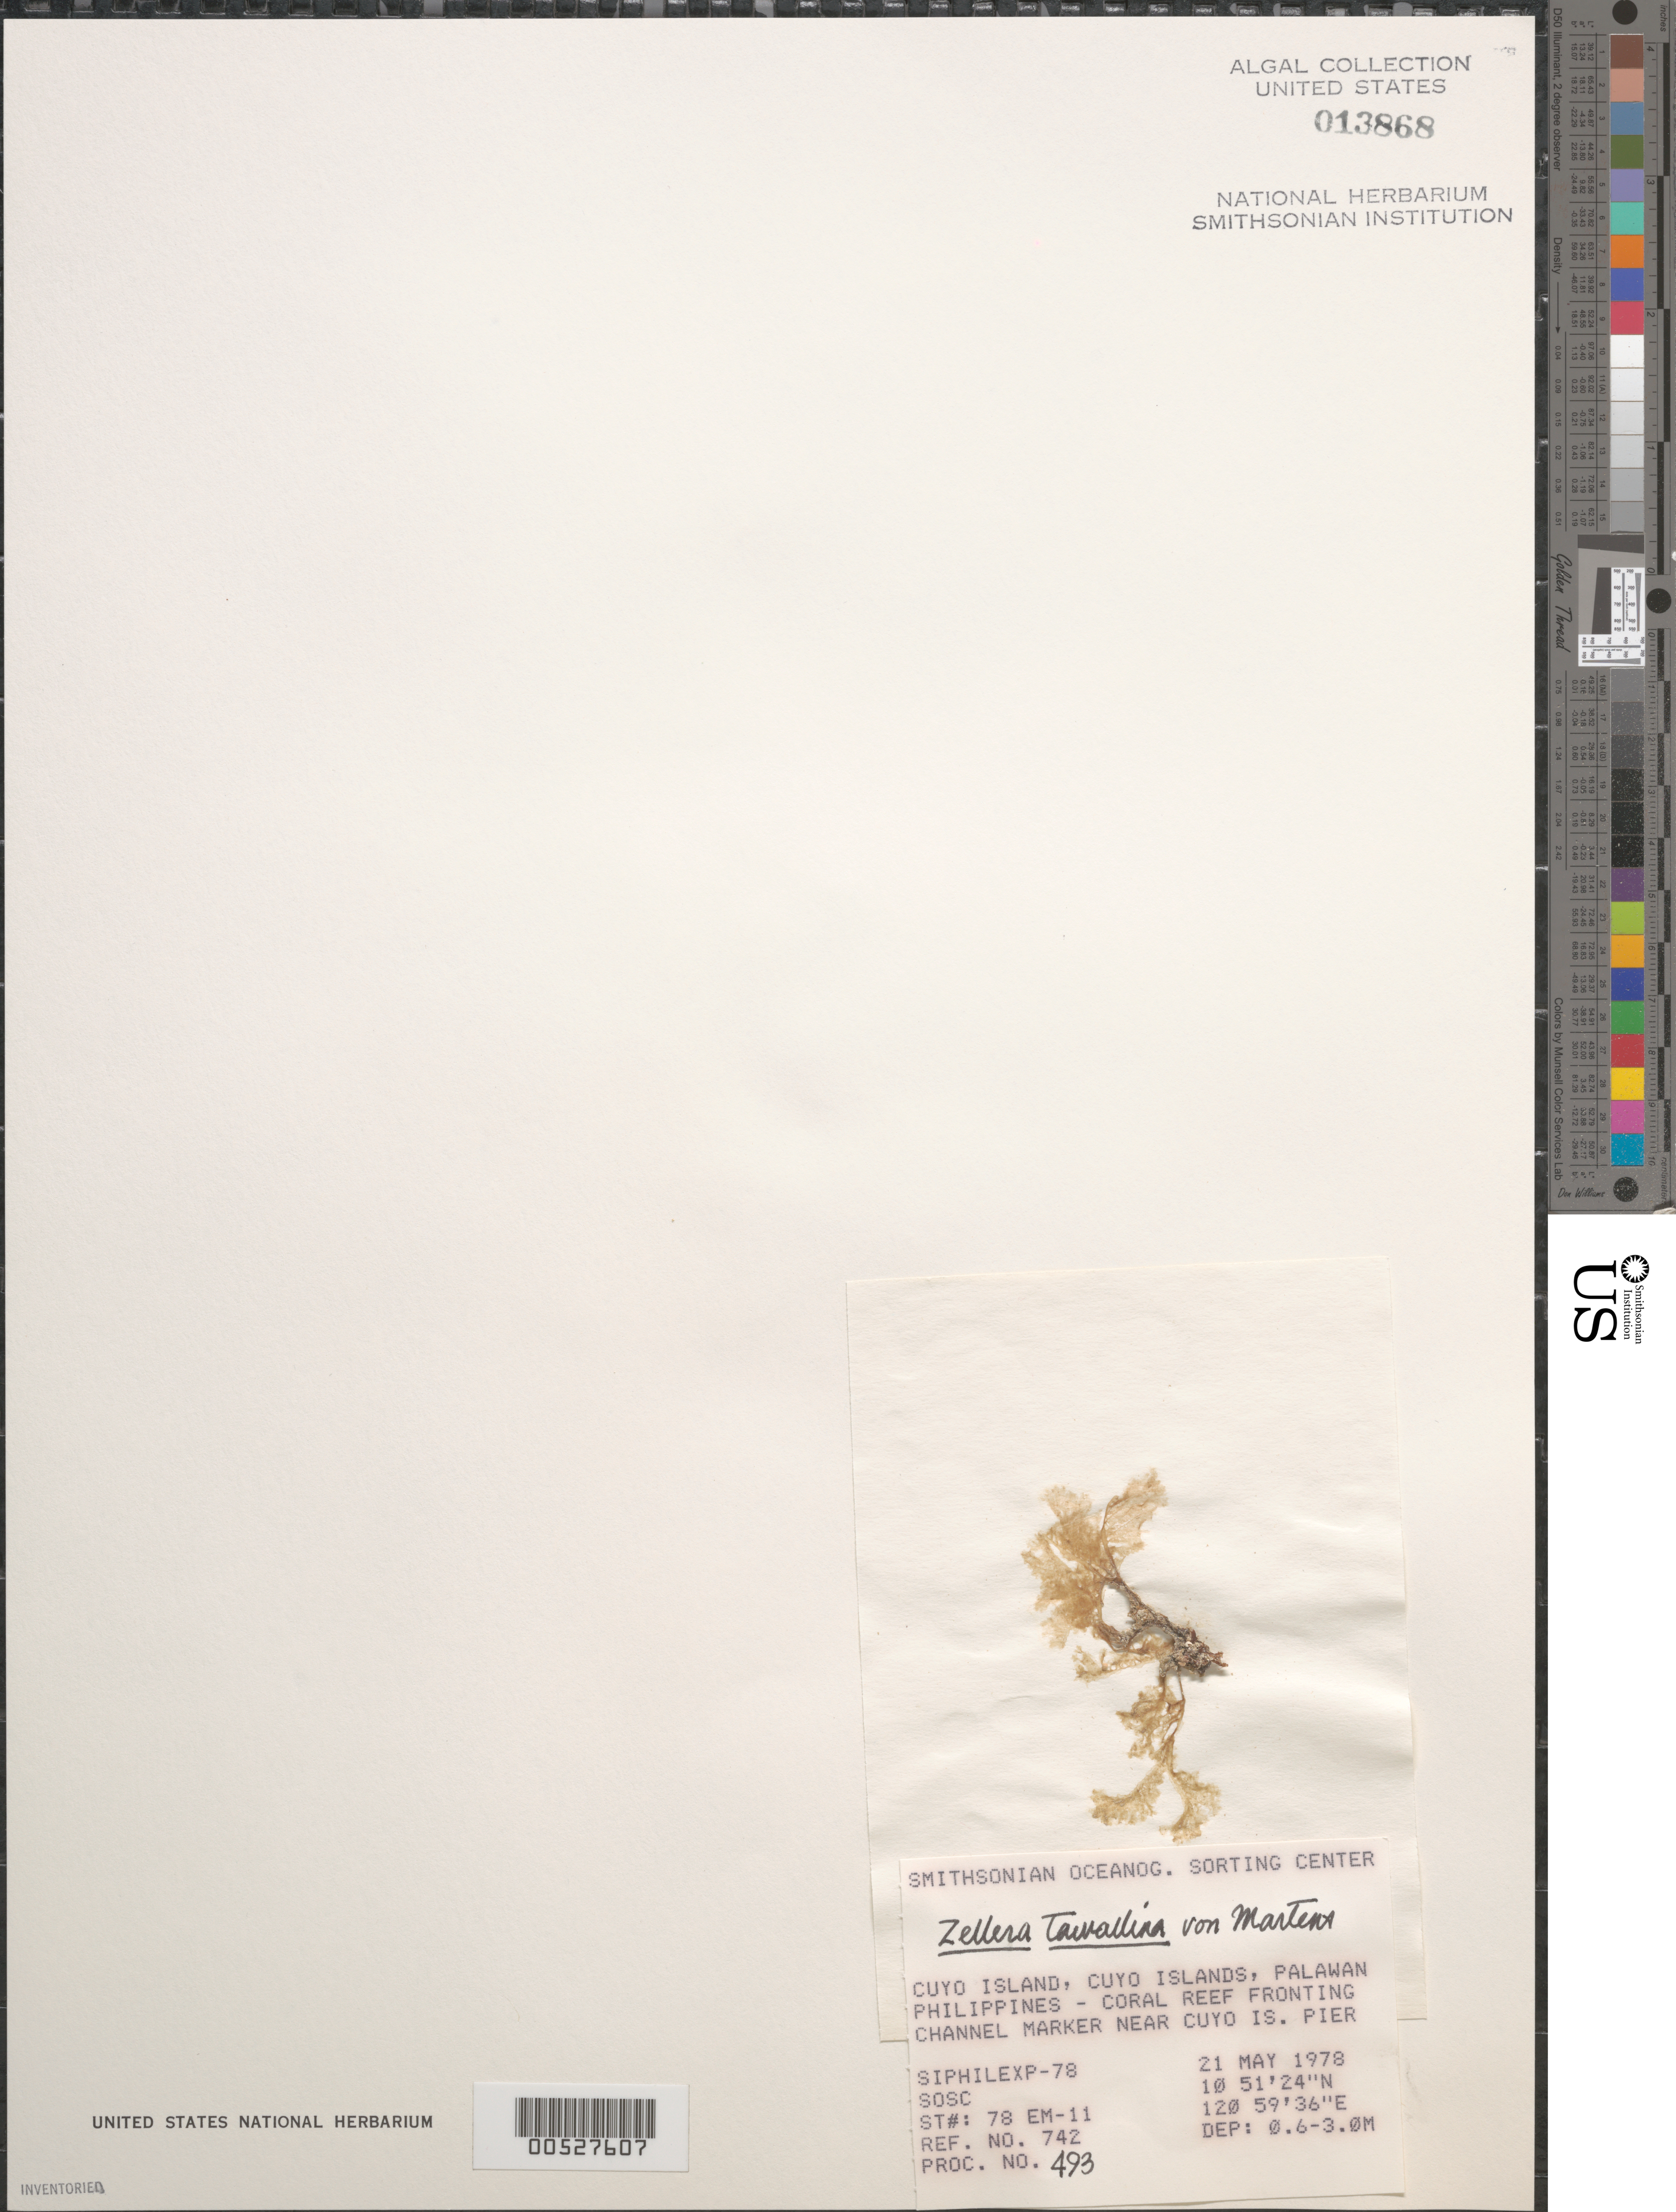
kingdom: Plantae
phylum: Rhodophyta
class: Florideophyceae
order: Ceramiales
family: Delesseriaceae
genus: Zellera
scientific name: Zellera tawallina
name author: G. Martens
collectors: SOSC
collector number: Station 78 EM-11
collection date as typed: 21 May 1978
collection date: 1978-05-21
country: Philippines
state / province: Mimaropa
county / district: Palawan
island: Cuyo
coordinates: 10 51' 24" N, 120 59' 36" E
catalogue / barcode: US 13868